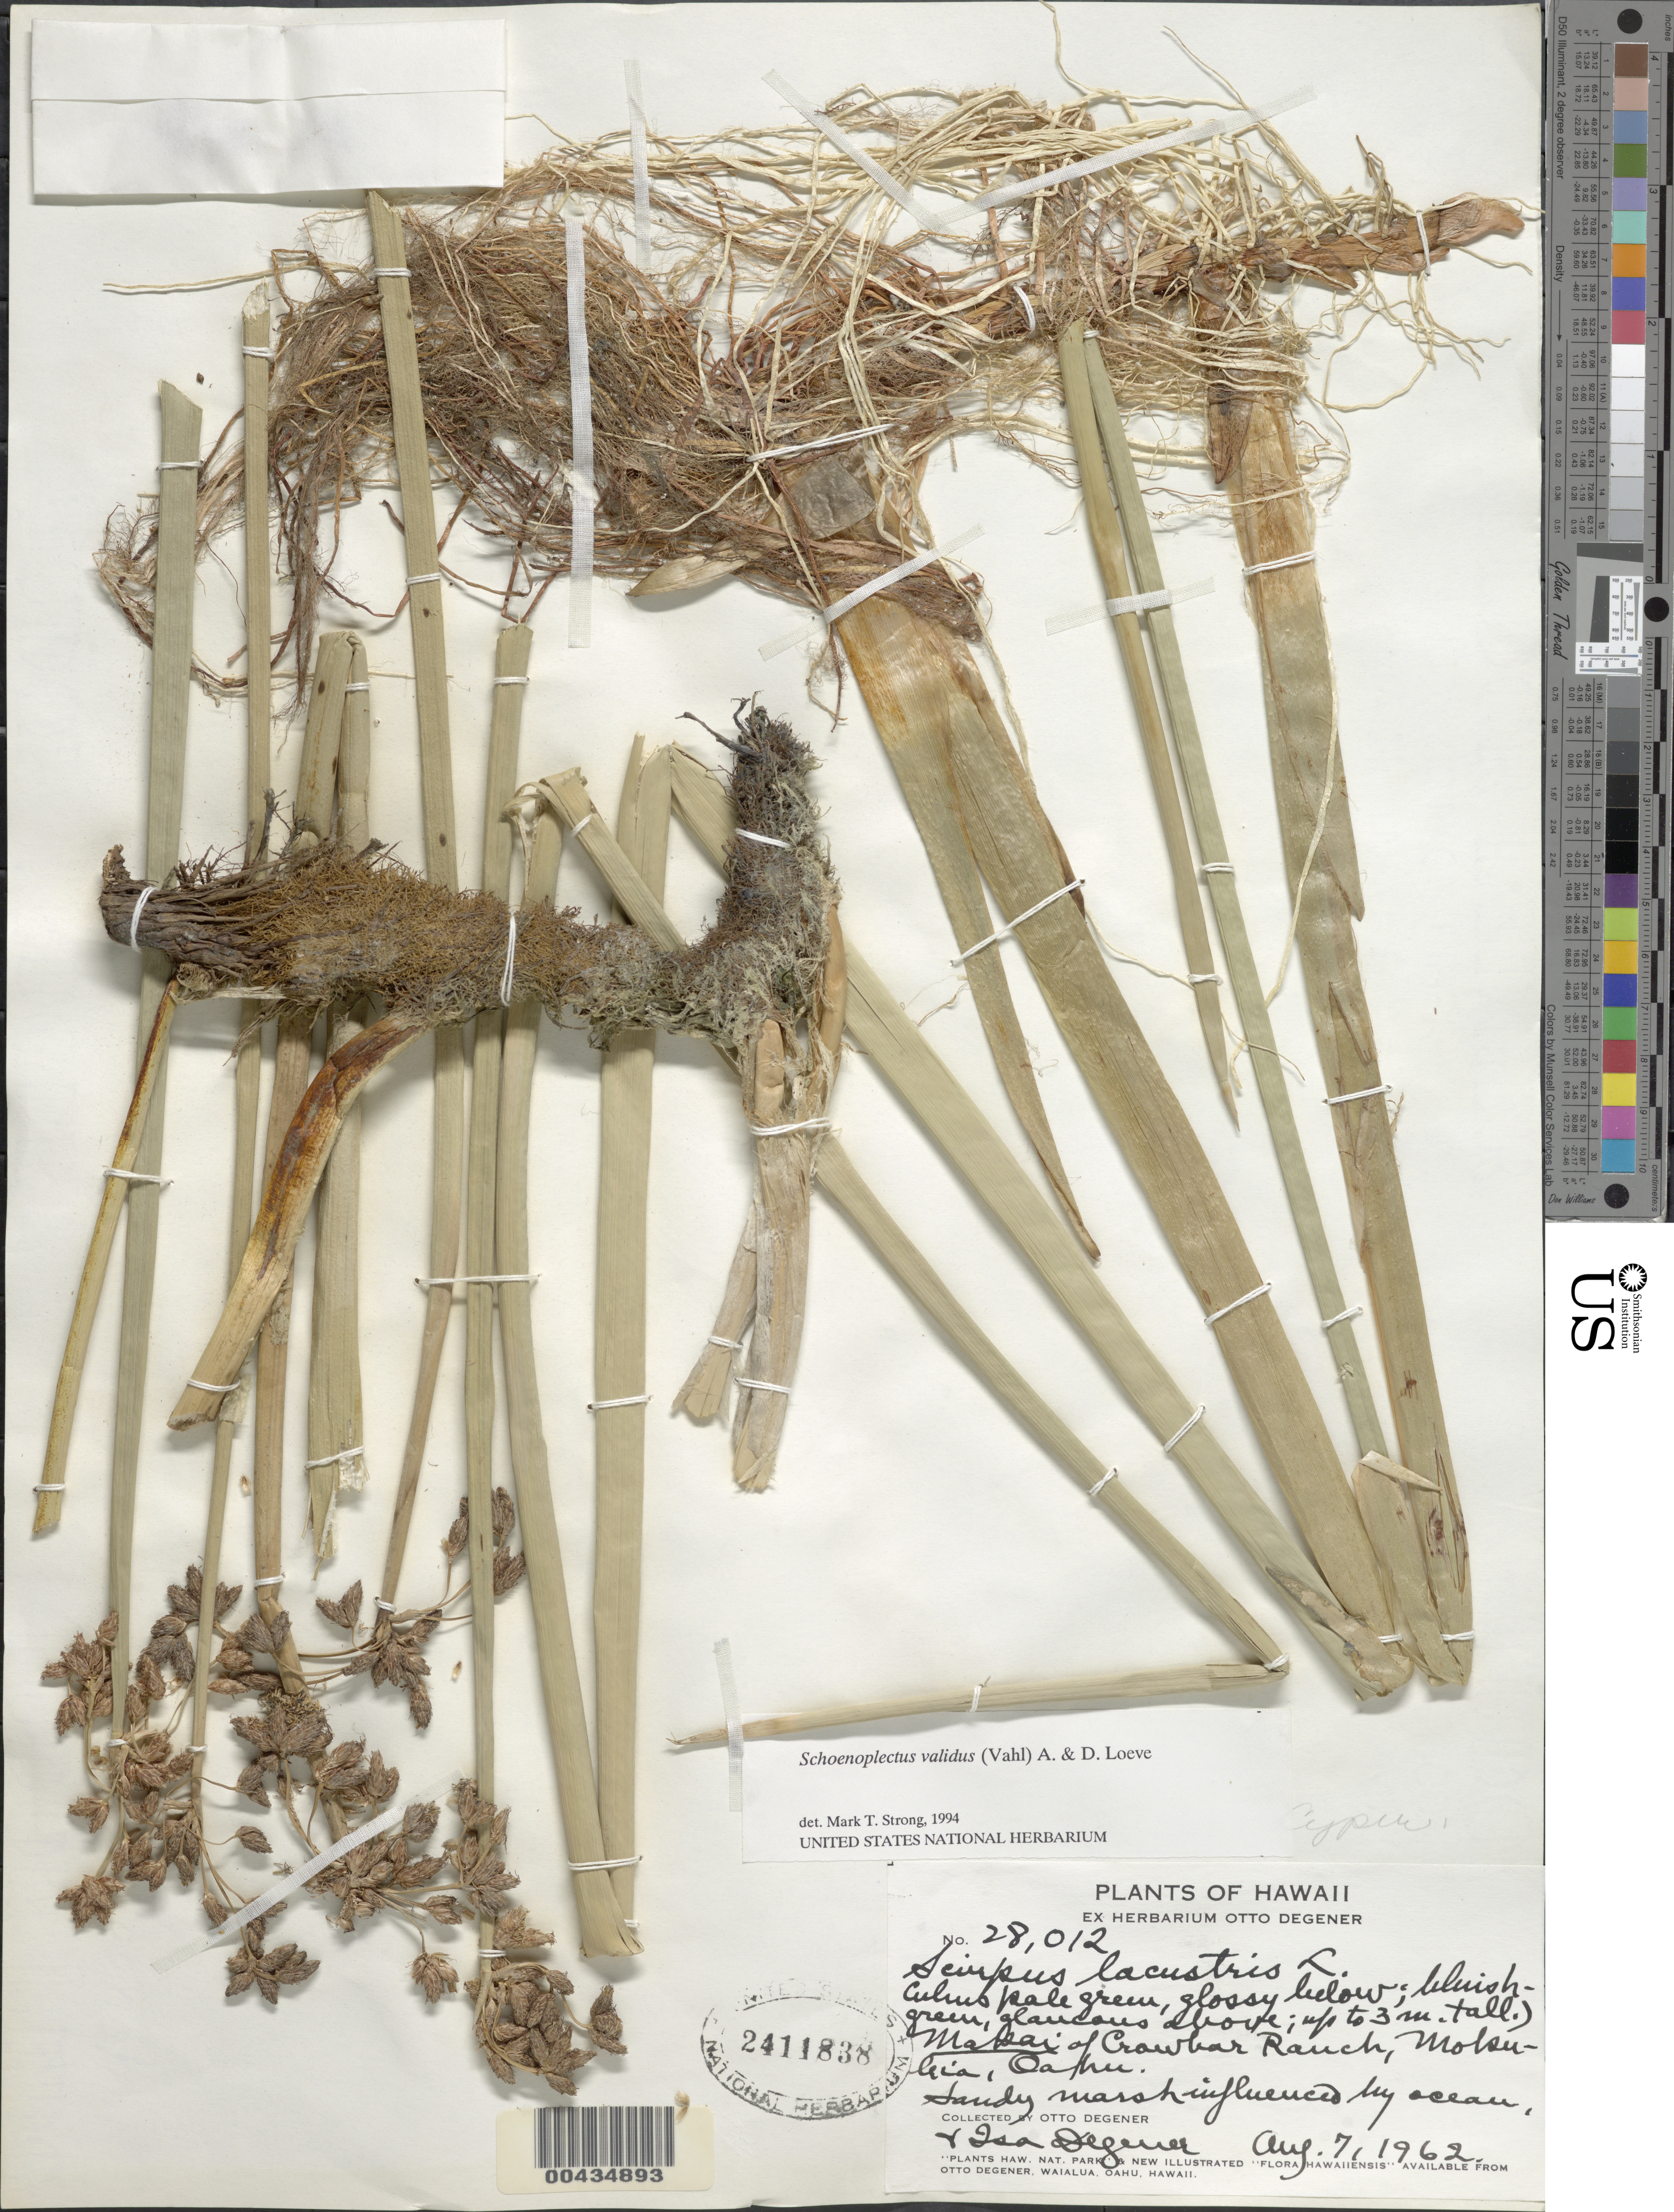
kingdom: Plantae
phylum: Tracheophyta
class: Liliopsida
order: Poales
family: Cyperaceae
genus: Schoenoplectus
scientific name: Schoenoplectus tabernaemontani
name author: (C.C. Gmel.) Palla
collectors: O. Degener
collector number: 28012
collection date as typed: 7 Aug 1962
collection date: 1962-08-07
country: United States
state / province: Hawaii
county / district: Honolulu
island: Oahu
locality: Makai of Crowbar Ranch, Mokuleia, Oahu.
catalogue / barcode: US 2411838